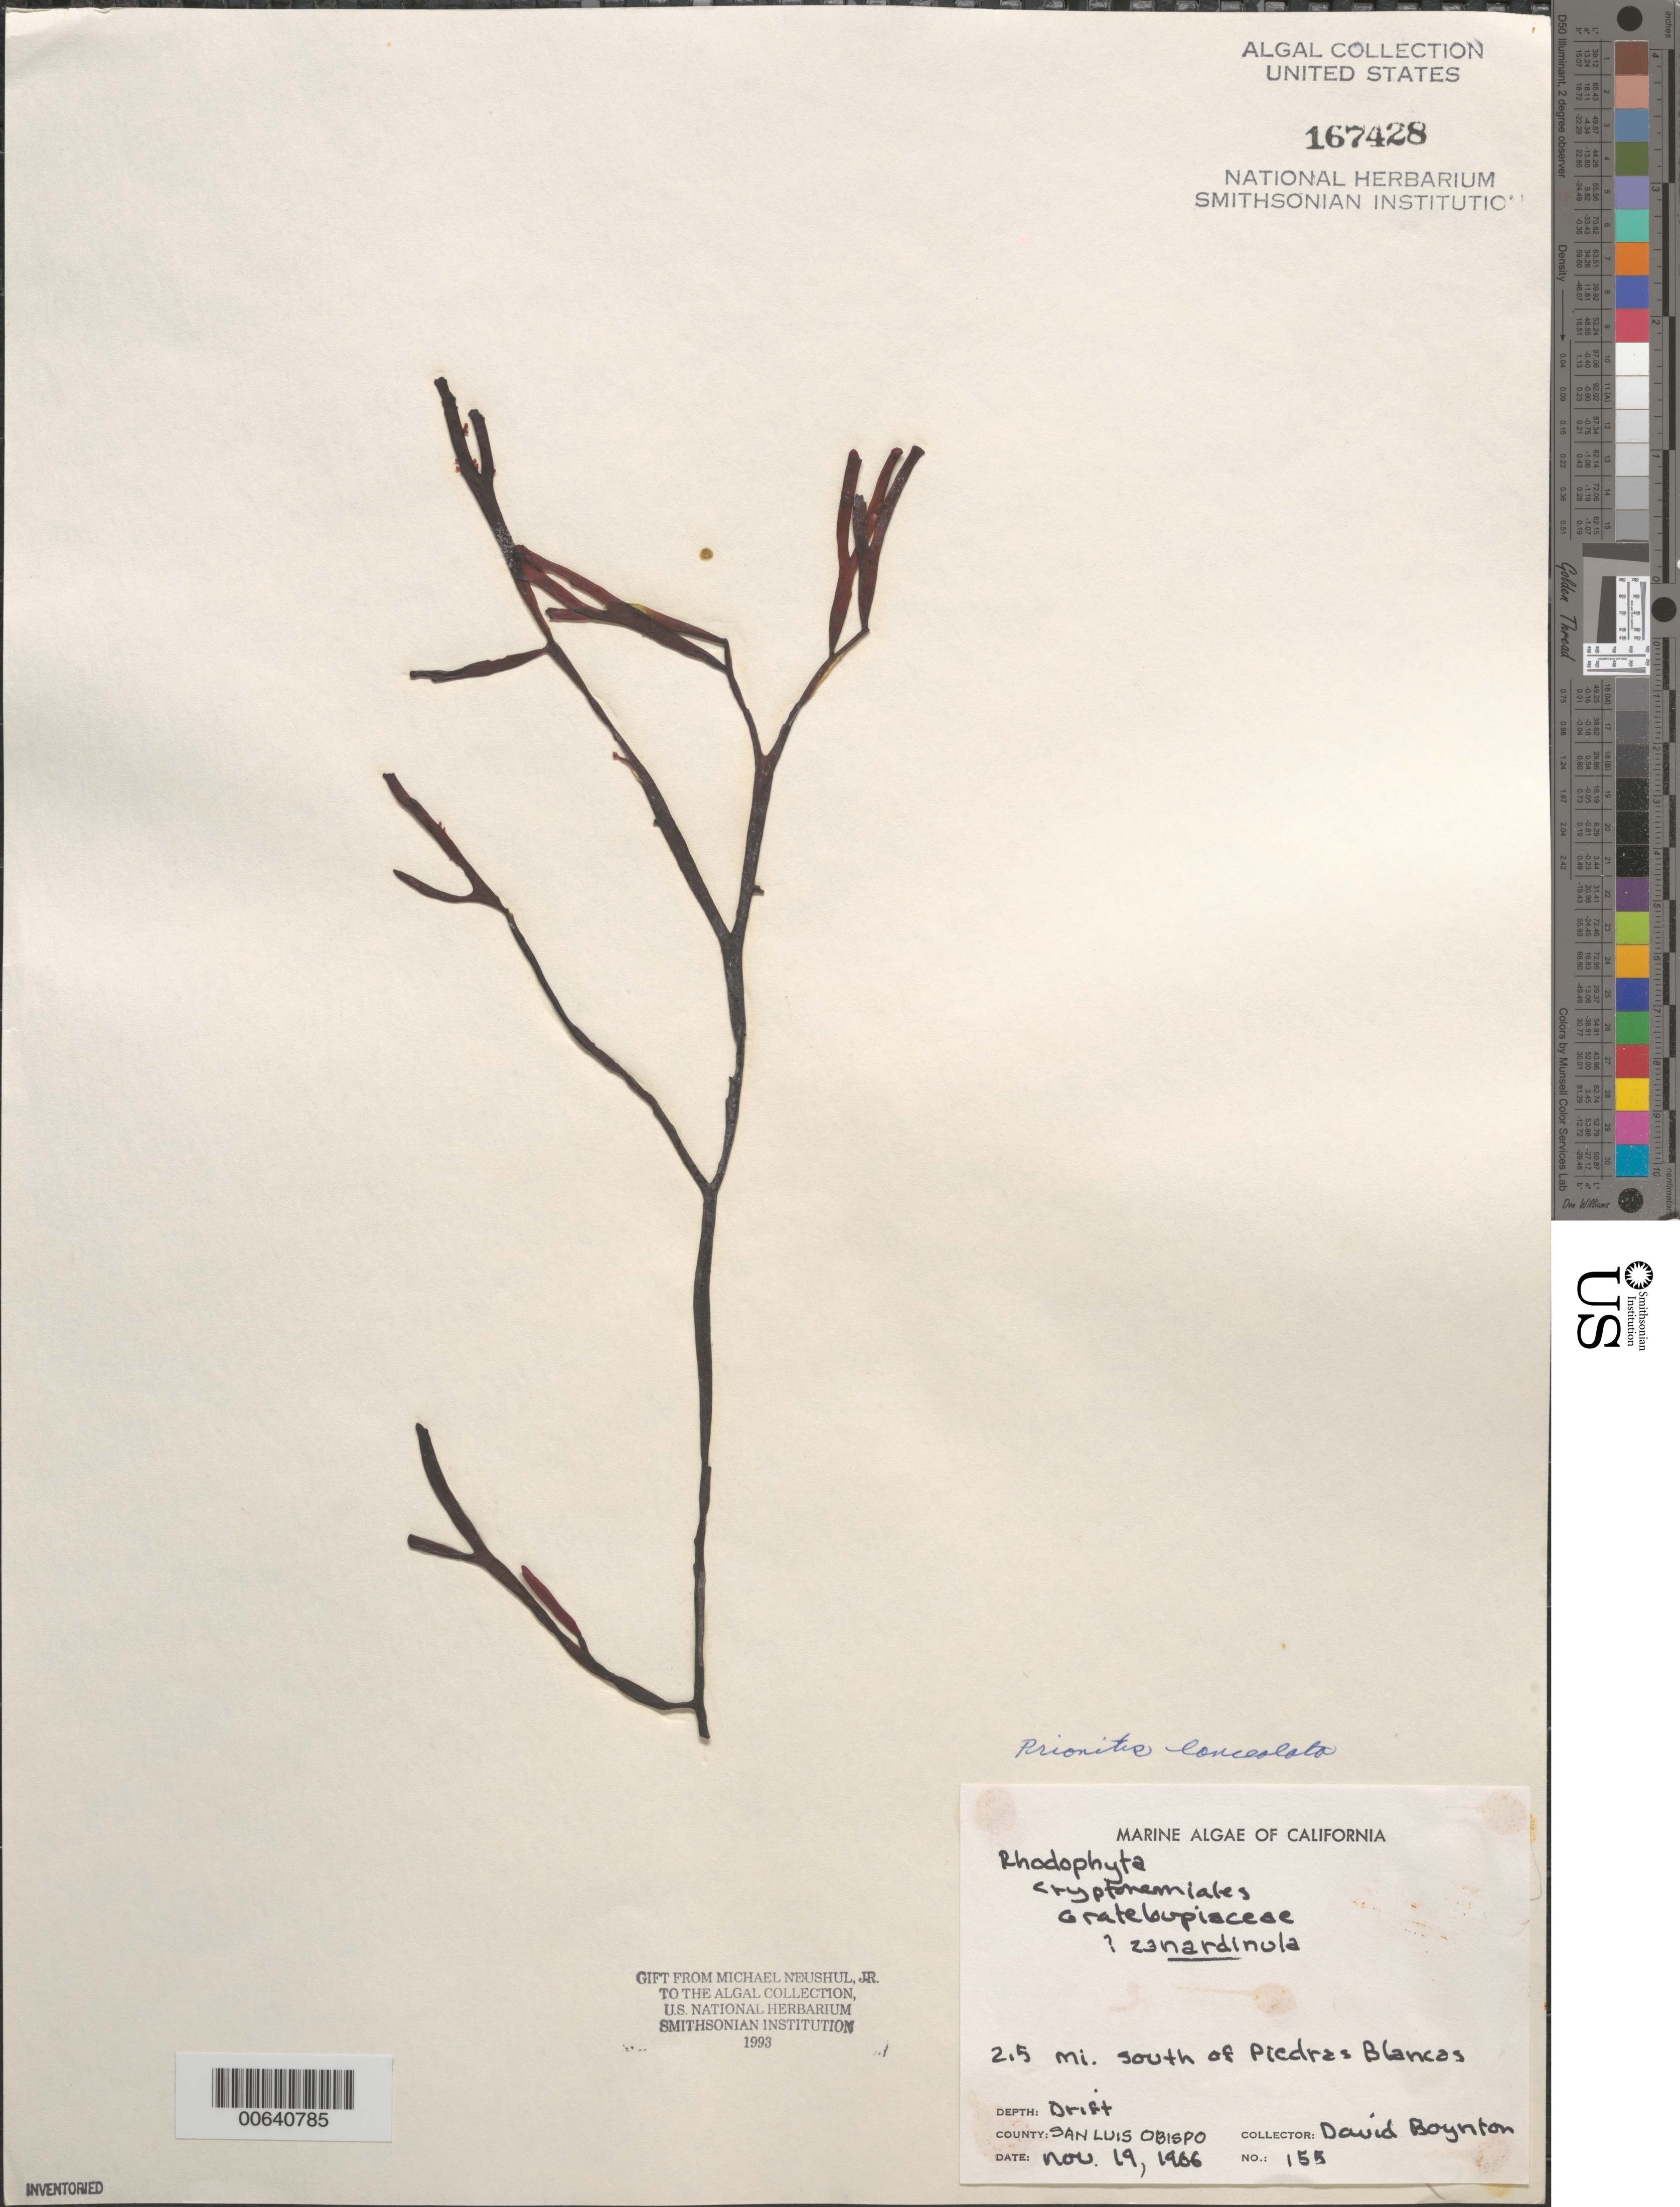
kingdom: Plantae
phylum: Rhodophyta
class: Florideophyceae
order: Cryptonemiales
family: Cryptonemiaceae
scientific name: Prionitis lanceolata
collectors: D. Boynton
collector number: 155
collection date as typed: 19 Nov 1966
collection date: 1966-11-19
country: United States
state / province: California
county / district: San Luis Obispo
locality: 2.5 miles south of Piedras Blancas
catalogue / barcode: US 167428